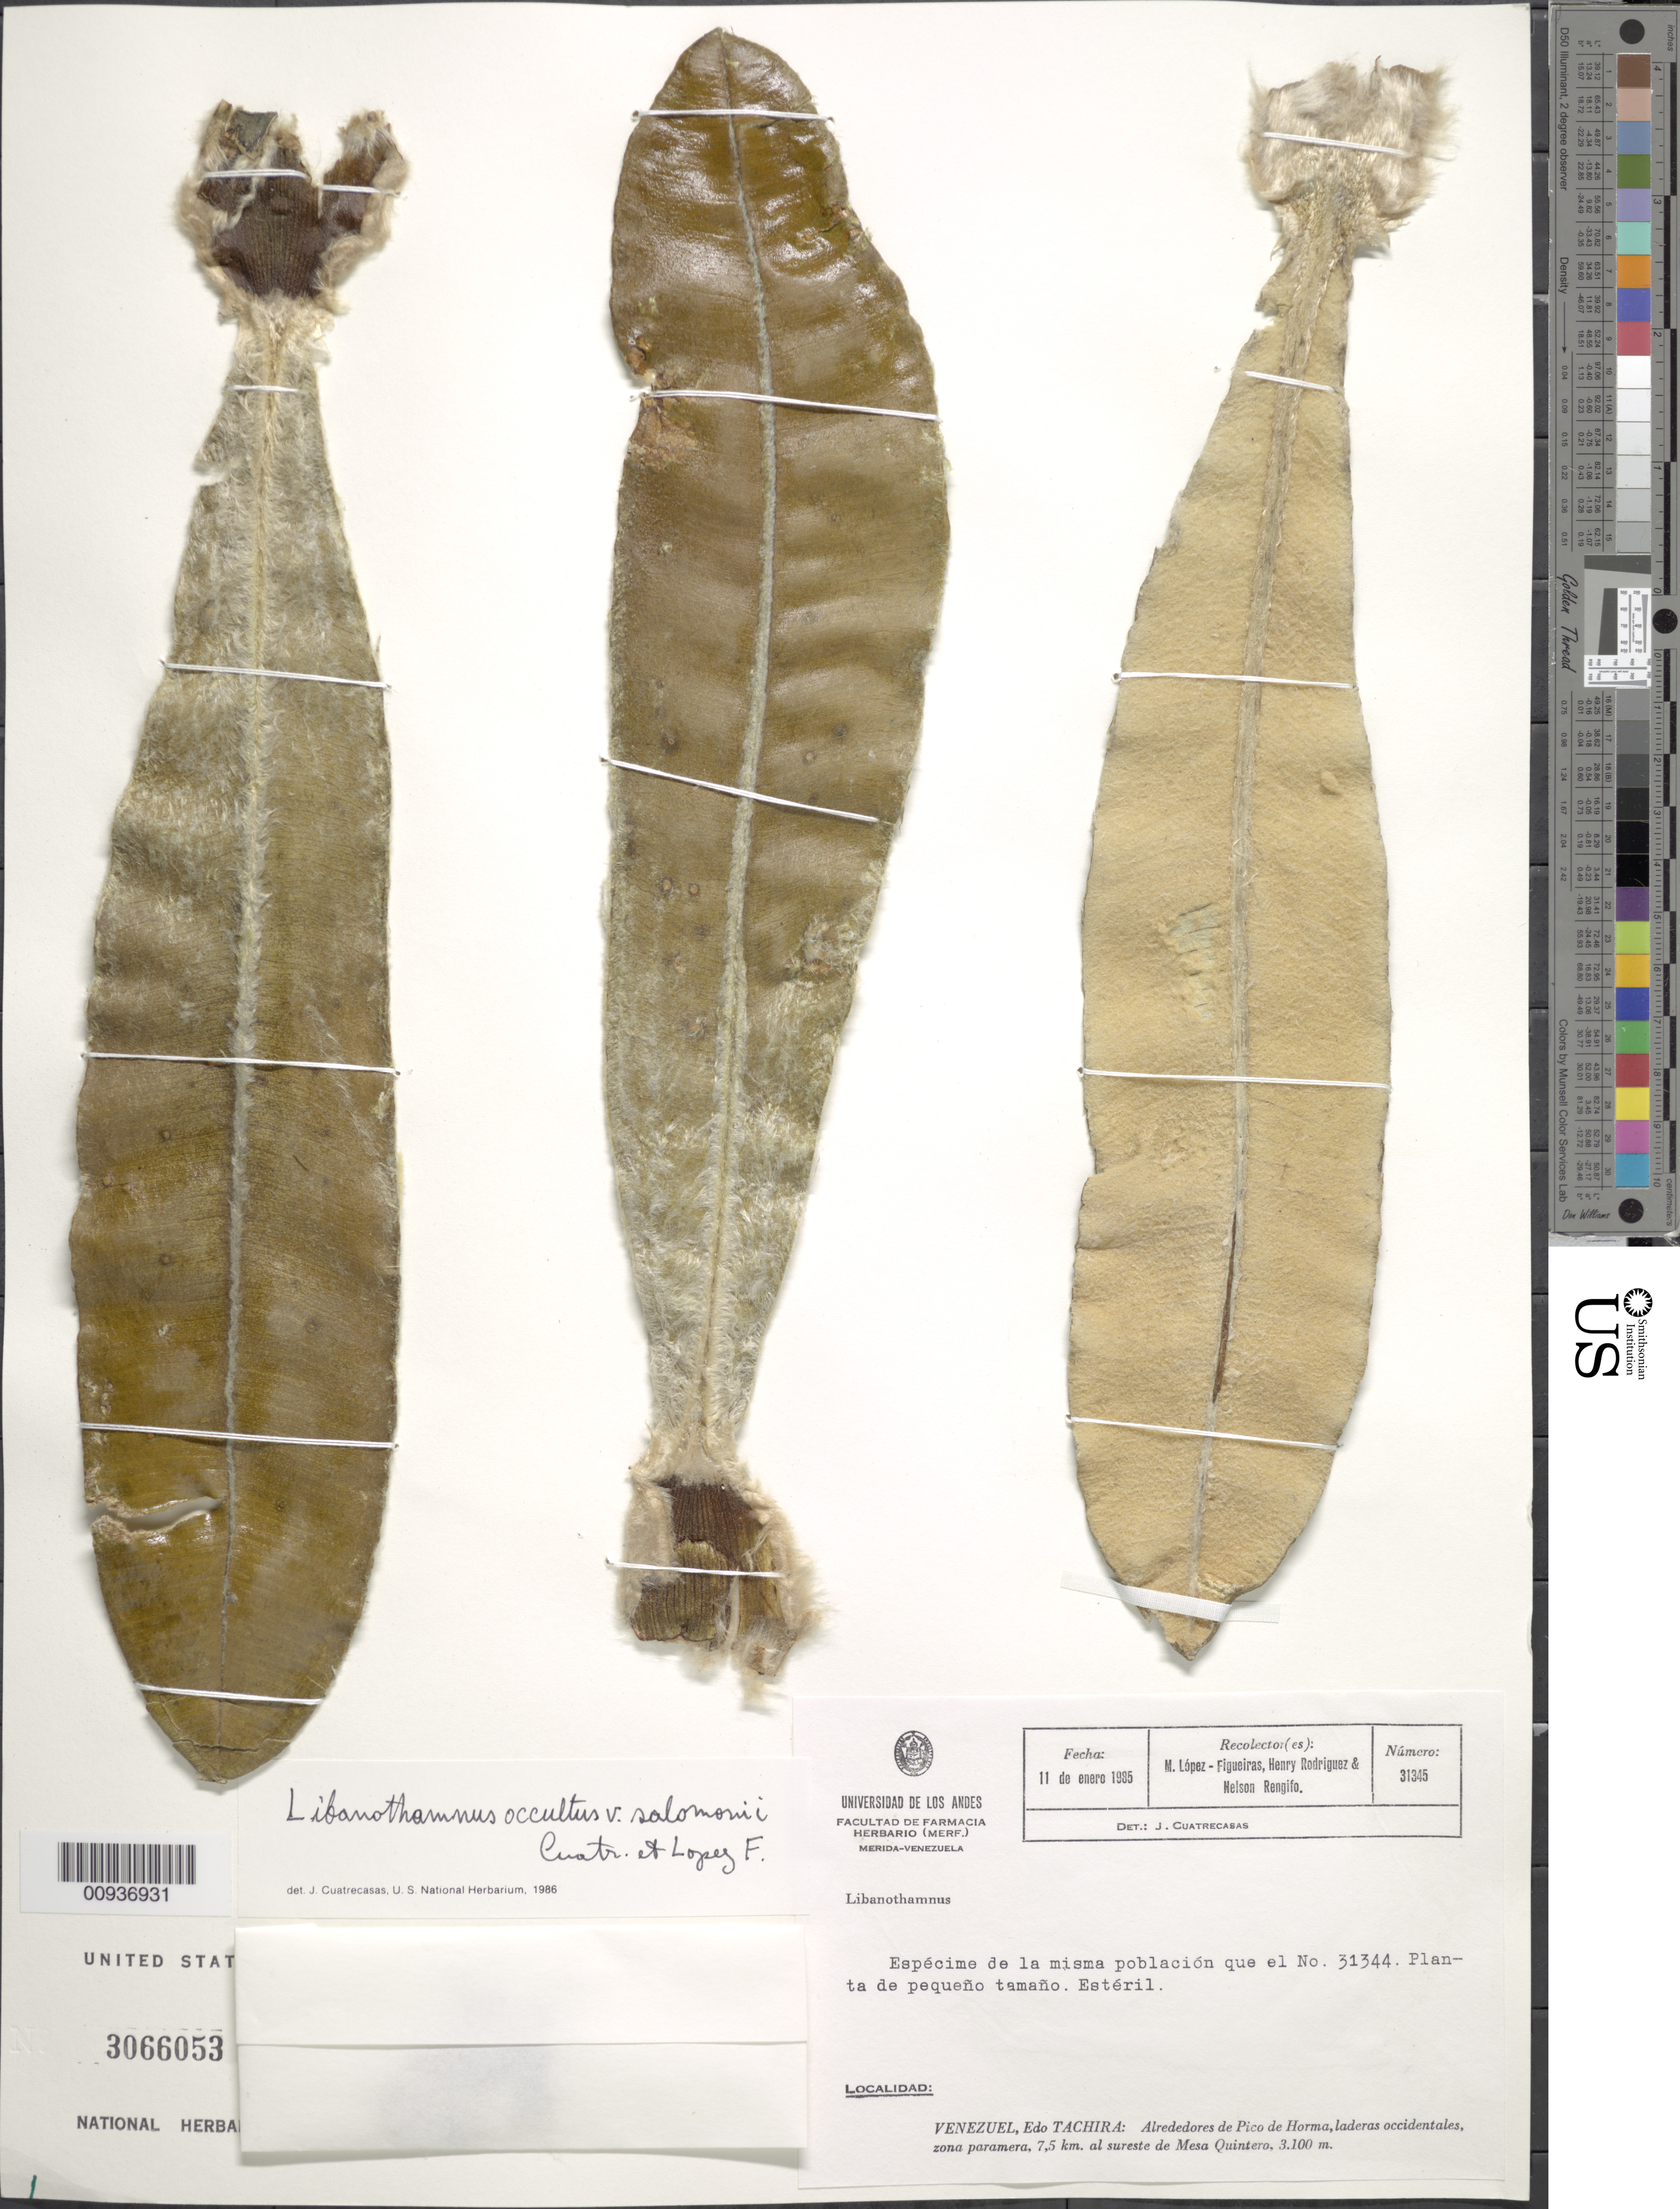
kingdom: Plantae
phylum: Tracheophyta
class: Magnoliopsida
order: Asterales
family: Asteraceae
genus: Libanothamnus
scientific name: Libanothamnus occultus subsp. occultus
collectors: M. López Figueiras, H. A. Rodriguez & N. Rengifo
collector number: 31345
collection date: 1985-01-11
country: Venezuela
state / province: Tachira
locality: Alrededores de Pico de Horma, 7.5 km al sureste de Mesa Quintero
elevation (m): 3100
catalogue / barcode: US 3066053